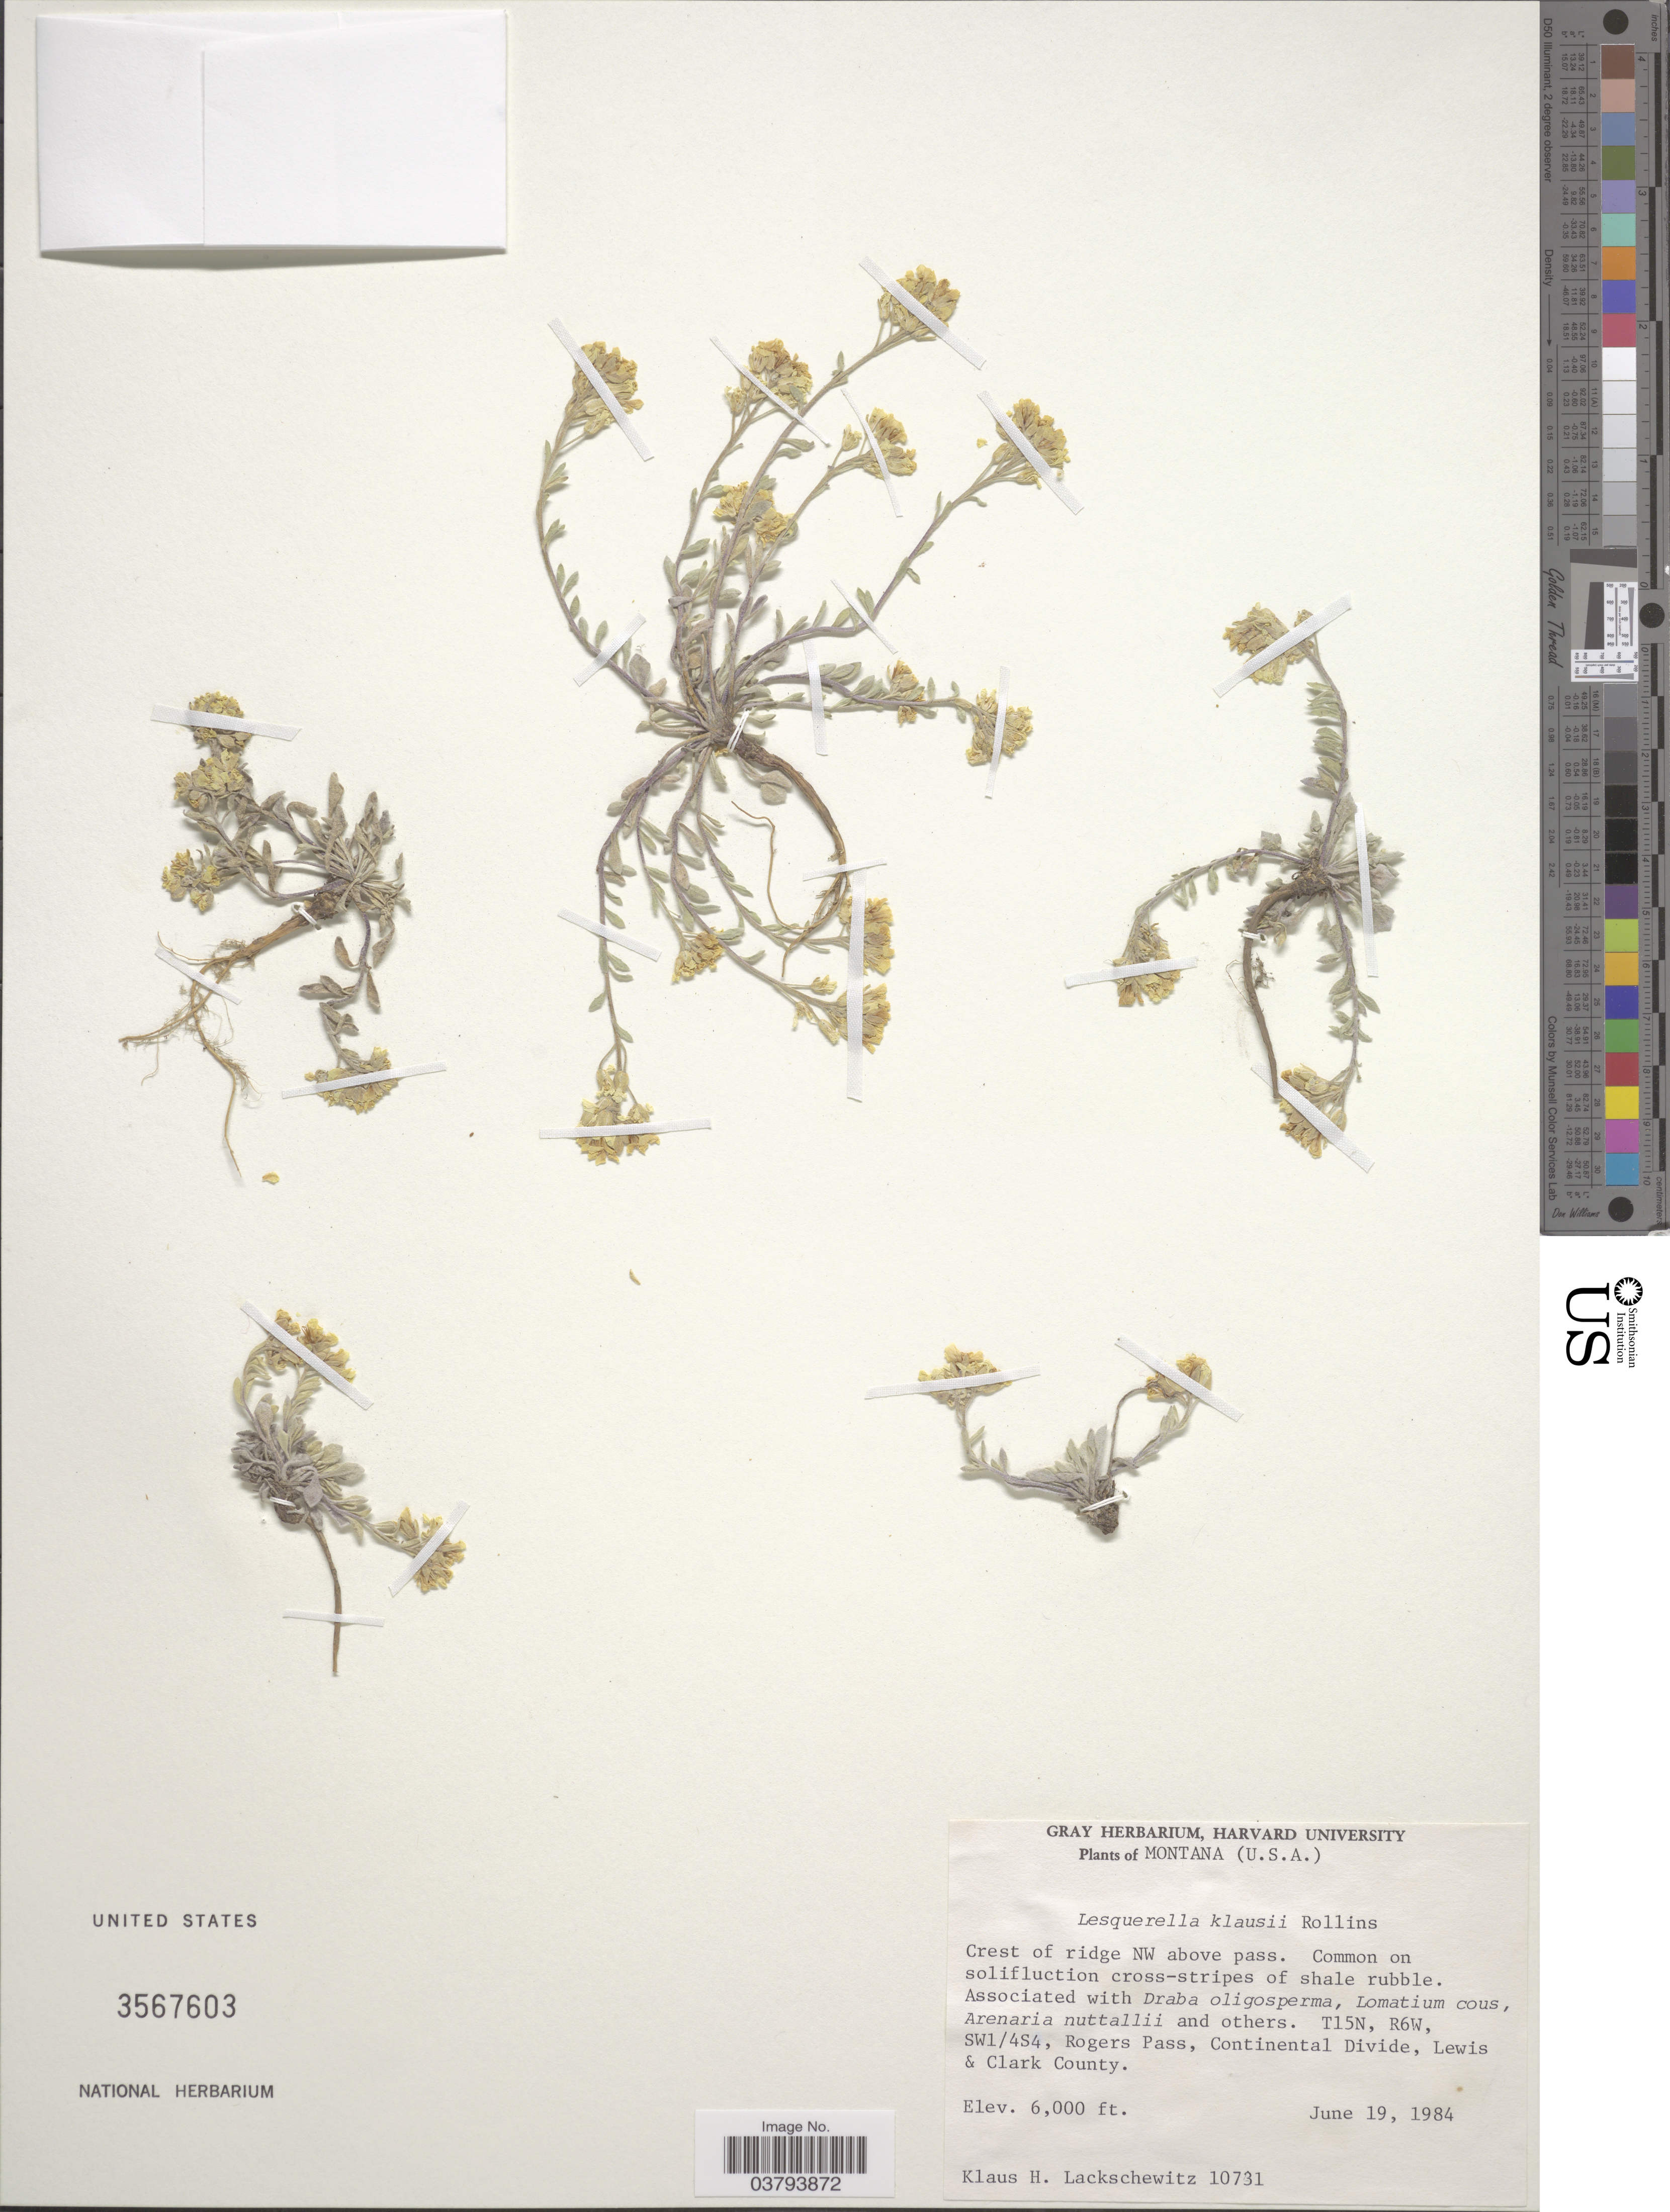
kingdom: Plantae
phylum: Tracheophyta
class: Magnoliopsida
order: Brassicales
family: Brassicaceae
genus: Lesquerella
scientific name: Lesquerella klausii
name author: Rollins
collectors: K. Lackschewitz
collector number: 10731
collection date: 1984-06-19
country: United States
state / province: Montana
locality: Crest of ridge NW above pass. T15N, R6W, SW1/4S4, Rogers Pass, Continental Divide, Lewis & Clark County.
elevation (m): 1829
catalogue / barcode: US 3567603